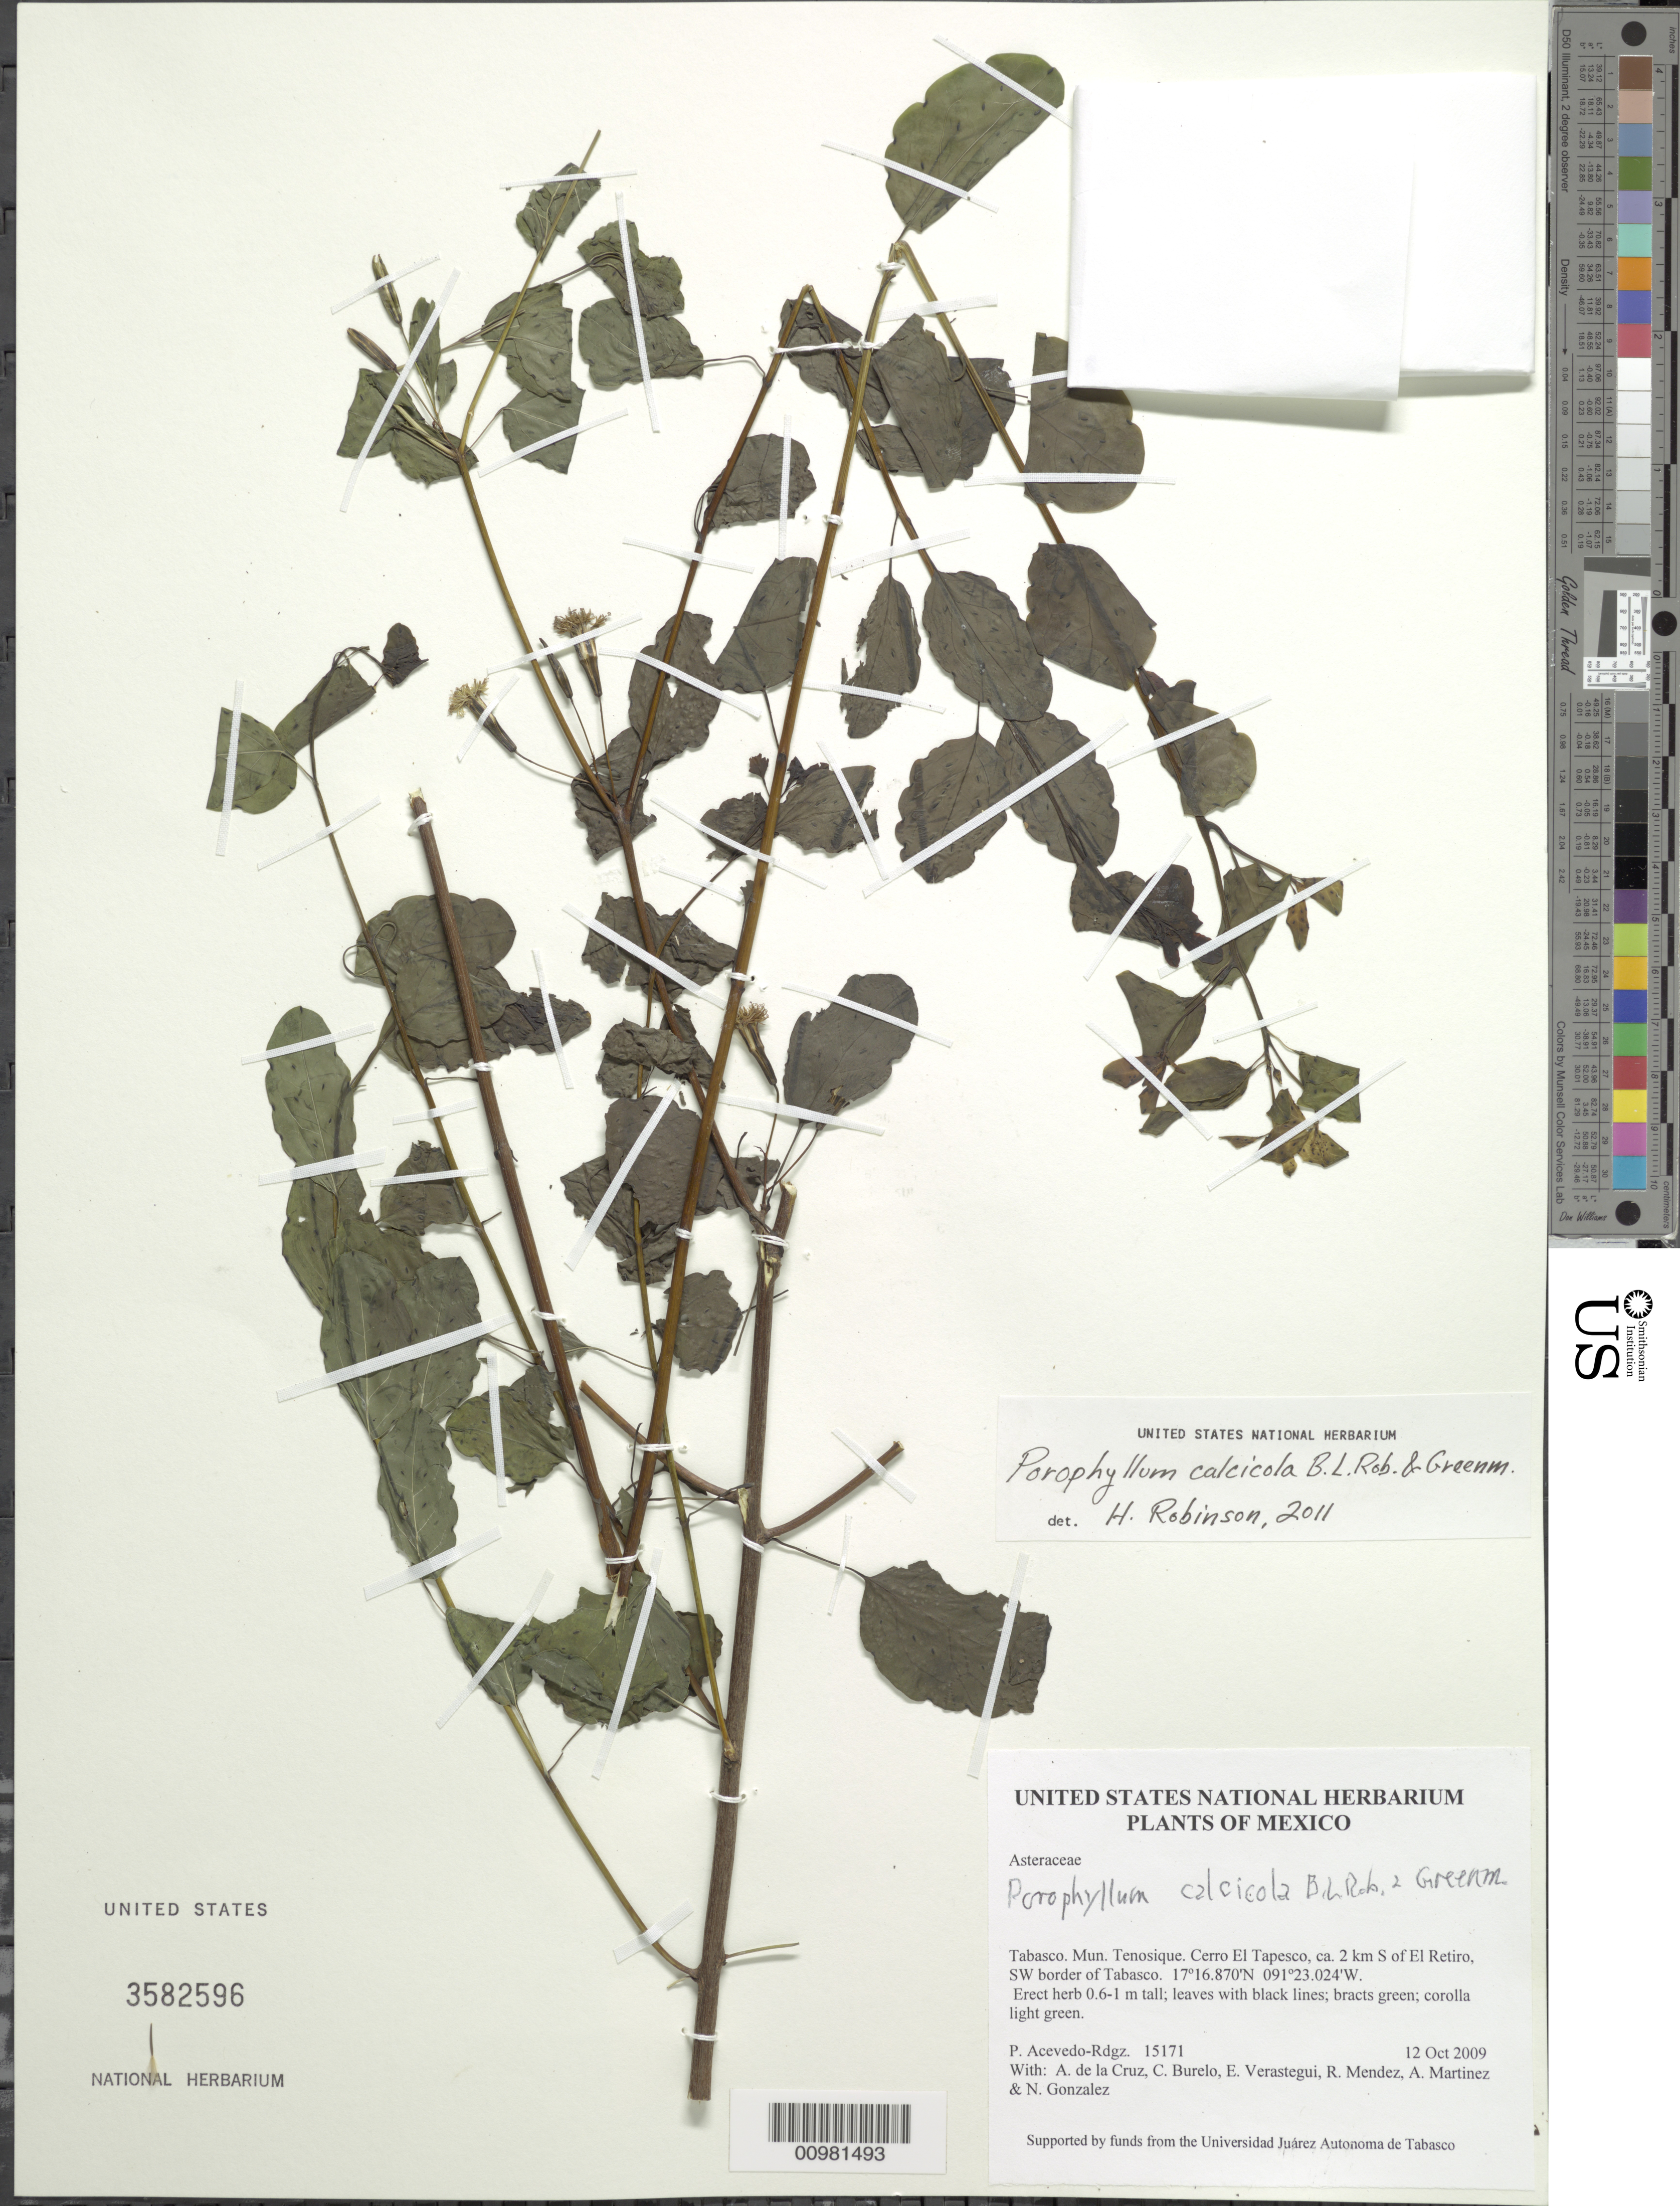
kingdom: Plantae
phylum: Tracheophyta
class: Magnoliopsida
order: Asterales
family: Asteraceae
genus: Porophyllum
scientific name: Porophyllum calcicola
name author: B.L. Rob. & Greenm.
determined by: Robinson, Harold E., (US)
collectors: P. Acevedo-Rodr., A. de la Cruz, C. Burelo, E. Verastegui, R. Mendez & A. Martinez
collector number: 15171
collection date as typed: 12 Oct 2009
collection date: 2009-10-12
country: Mexico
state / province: Tabasco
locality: Mun. Tenosique. Cerro El Tapesco, ca. 2 km S of El Retiro, SW border of Tabasco.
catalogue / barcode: US 3582596